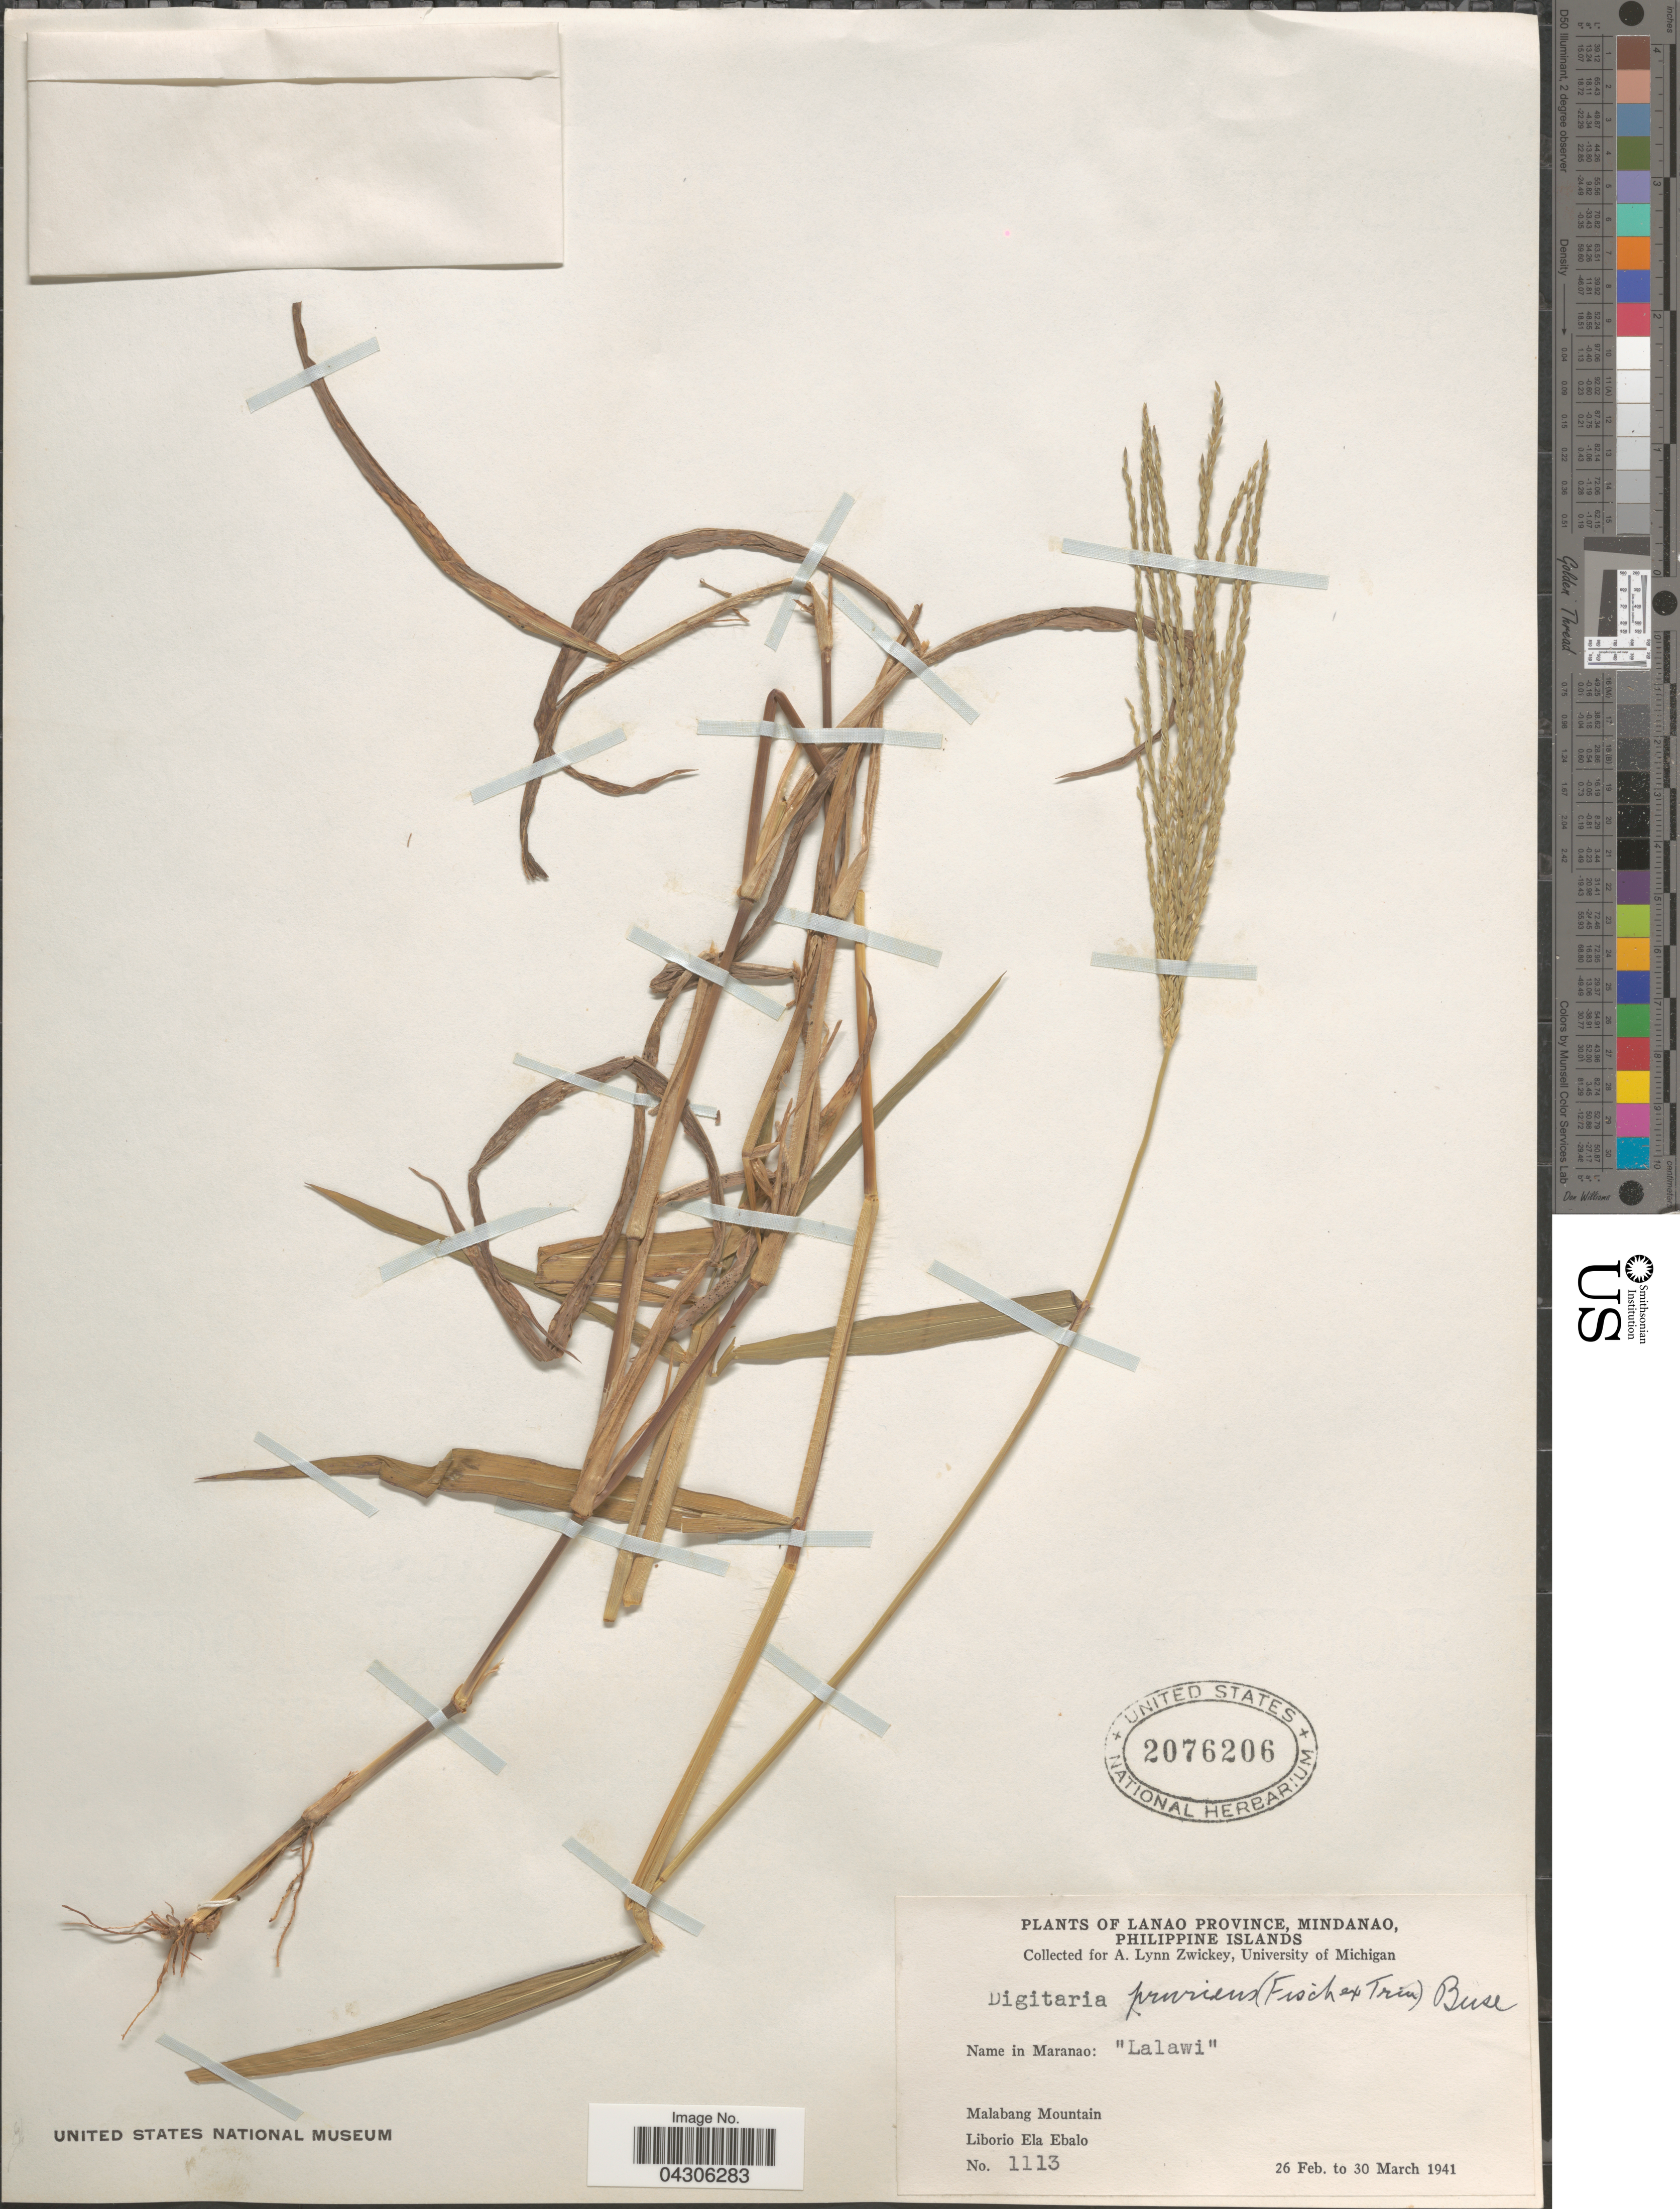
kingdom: Plantae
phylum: Tracheophyta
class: Liliopsida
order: Poales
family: Poaceae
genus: Digitaria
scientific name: Digitaria setigera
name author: Roth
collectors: L. Ebalo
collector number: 1113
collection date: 1941-02-26/1941-03-30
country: Philippines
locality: Lanao Province, Mindanao, Philippine Islands. Malabang Mountain.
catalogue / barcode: US 2076206